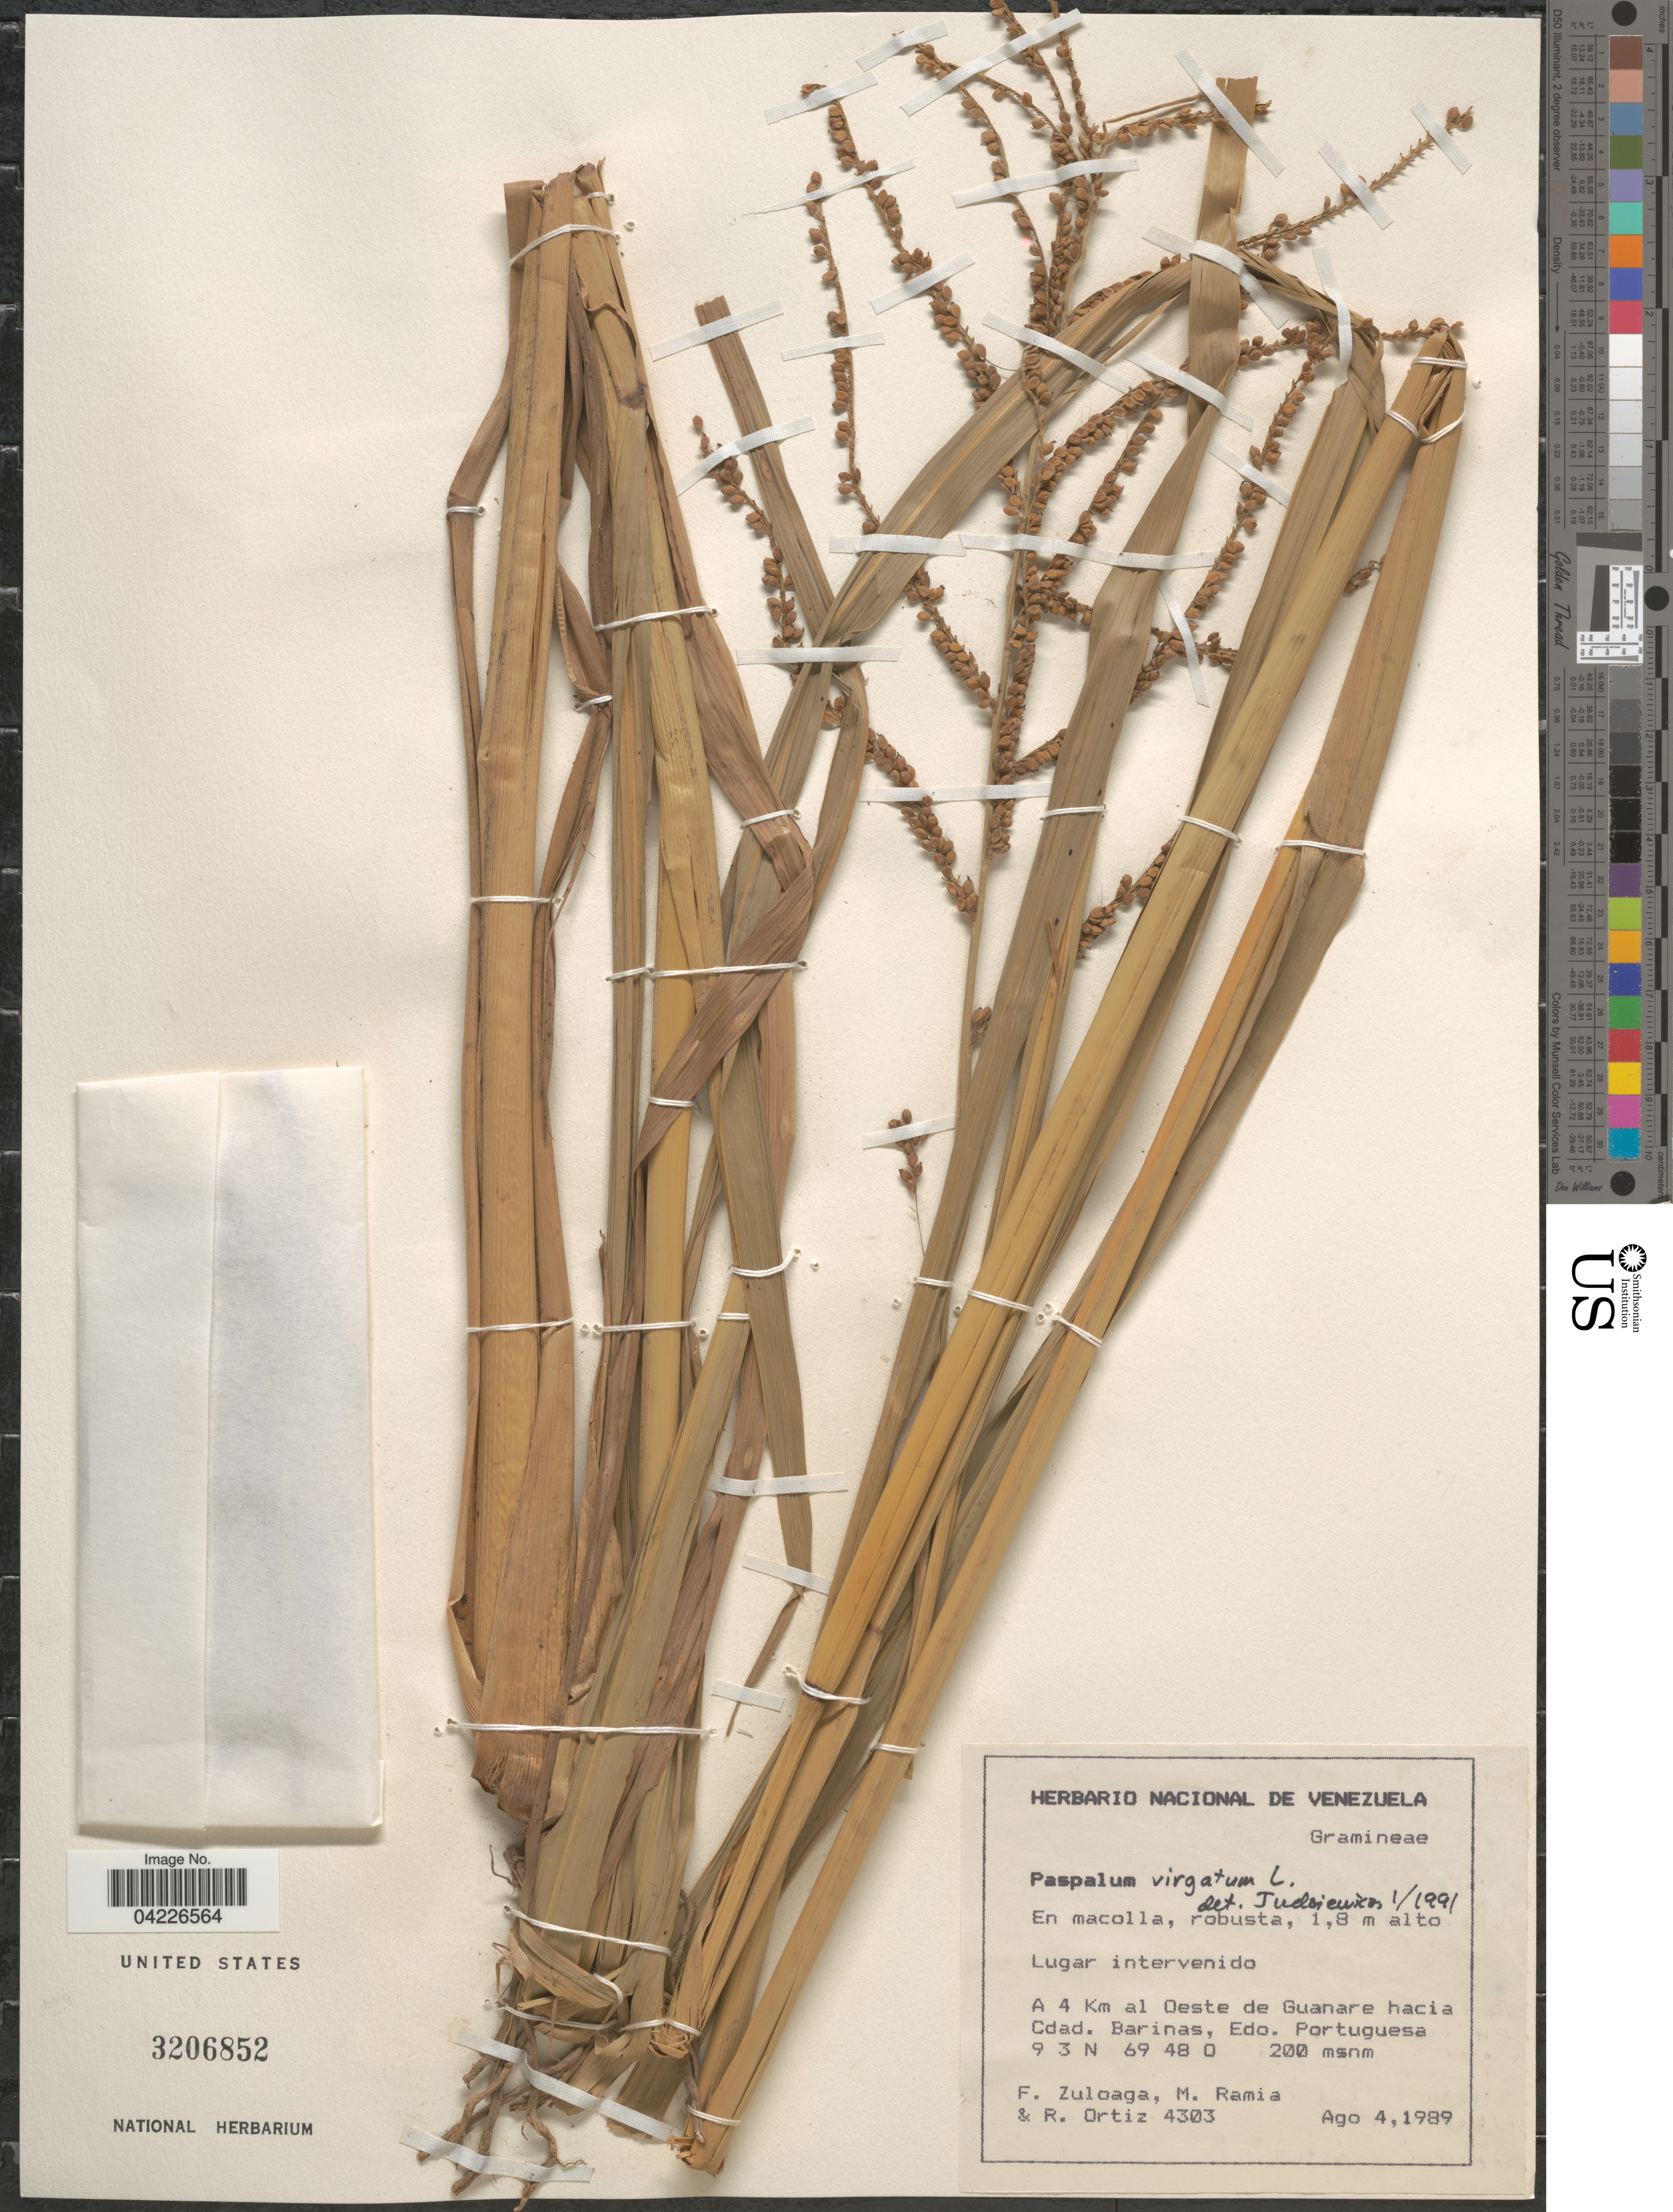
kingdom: Plantae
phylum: Tracheophyta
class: Liliopsida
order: Poales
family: Poaceae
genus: Paspalum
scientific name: Paspalum virgatum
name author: L.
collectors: F. Zuloaga, M. Ramia & R. Ortiz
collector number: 4303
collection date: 1989-08-04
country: Venezuela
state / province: Portuguesa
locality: A 4 Km al Oeste de Guanare hacia Cdad. Barinas.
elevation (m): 200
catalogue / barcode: US 3206852